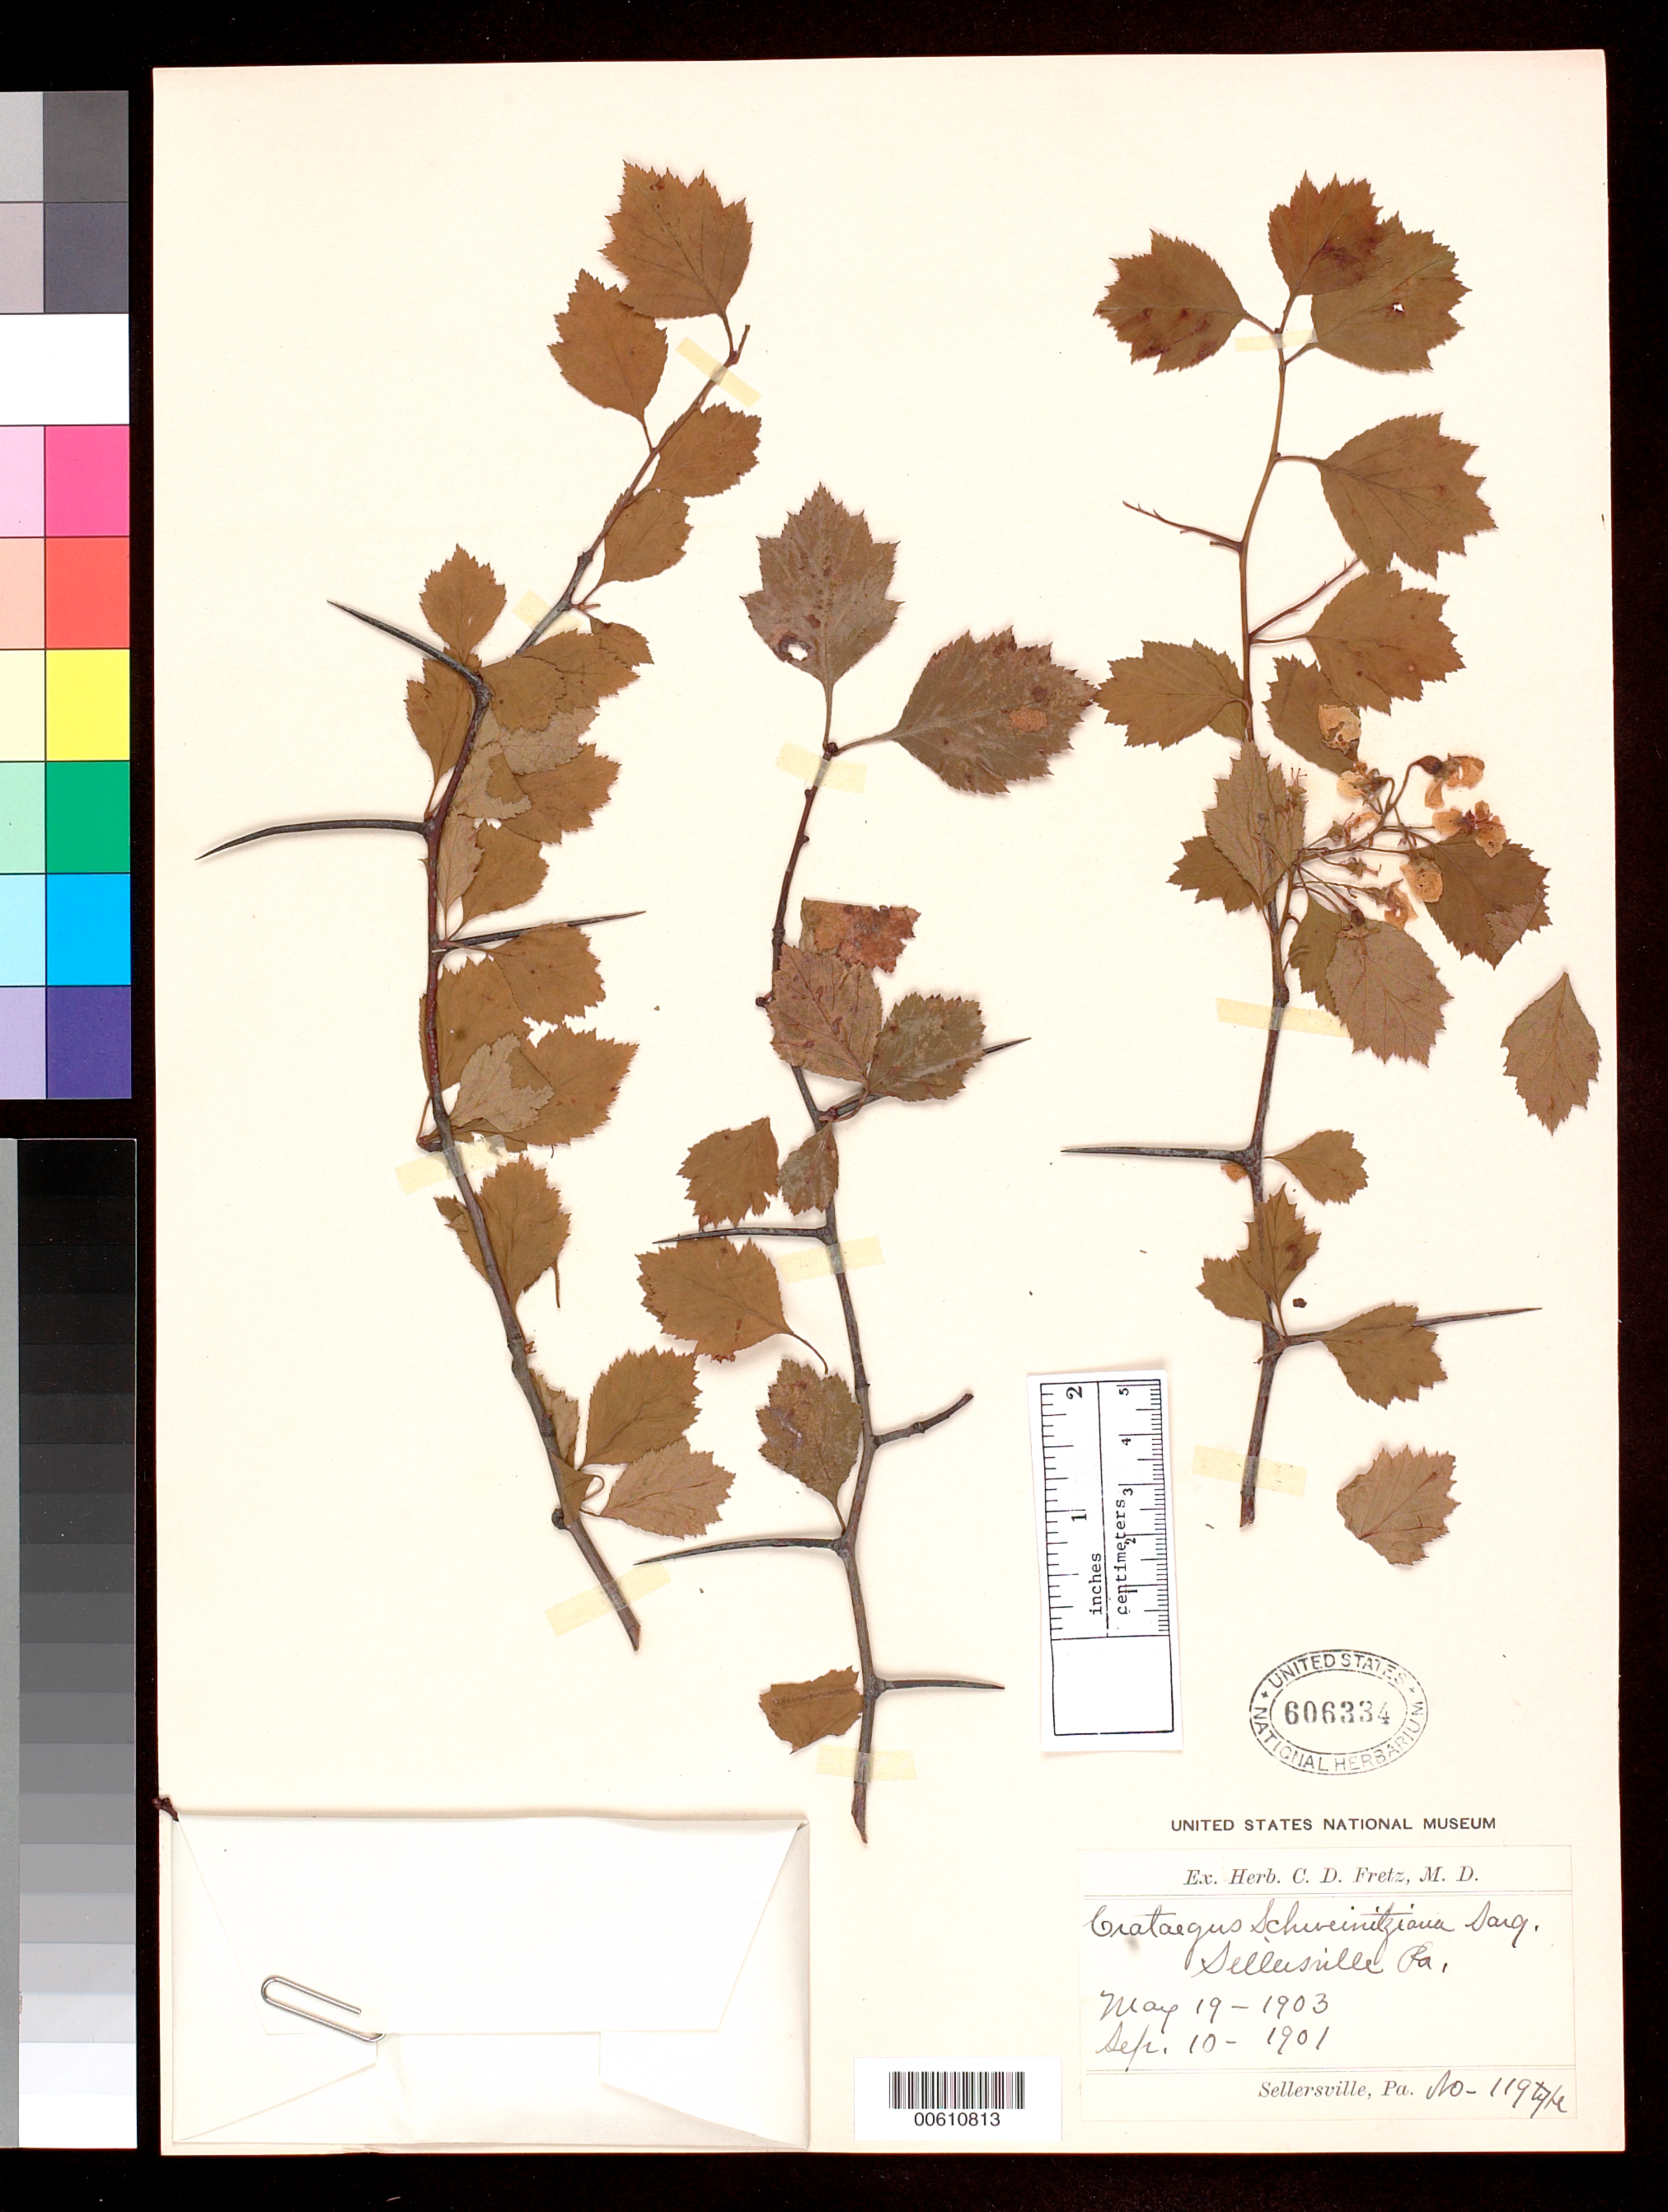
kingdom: Plantae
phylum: Tracheophyta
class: Magnoliopsida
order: Rosales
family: Rosaceae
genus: Crataegus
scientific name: Crataegus schweinitziana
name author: Sarg.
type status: Holotype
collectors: C. D. Fretz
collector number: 119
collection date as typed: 19 May 1903 and 10 Sep 1901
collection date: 1901-09-10,1903-05-19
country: United States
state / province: Pennsylvania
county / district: Bucks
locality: Sellersville.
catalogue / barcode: US 606334